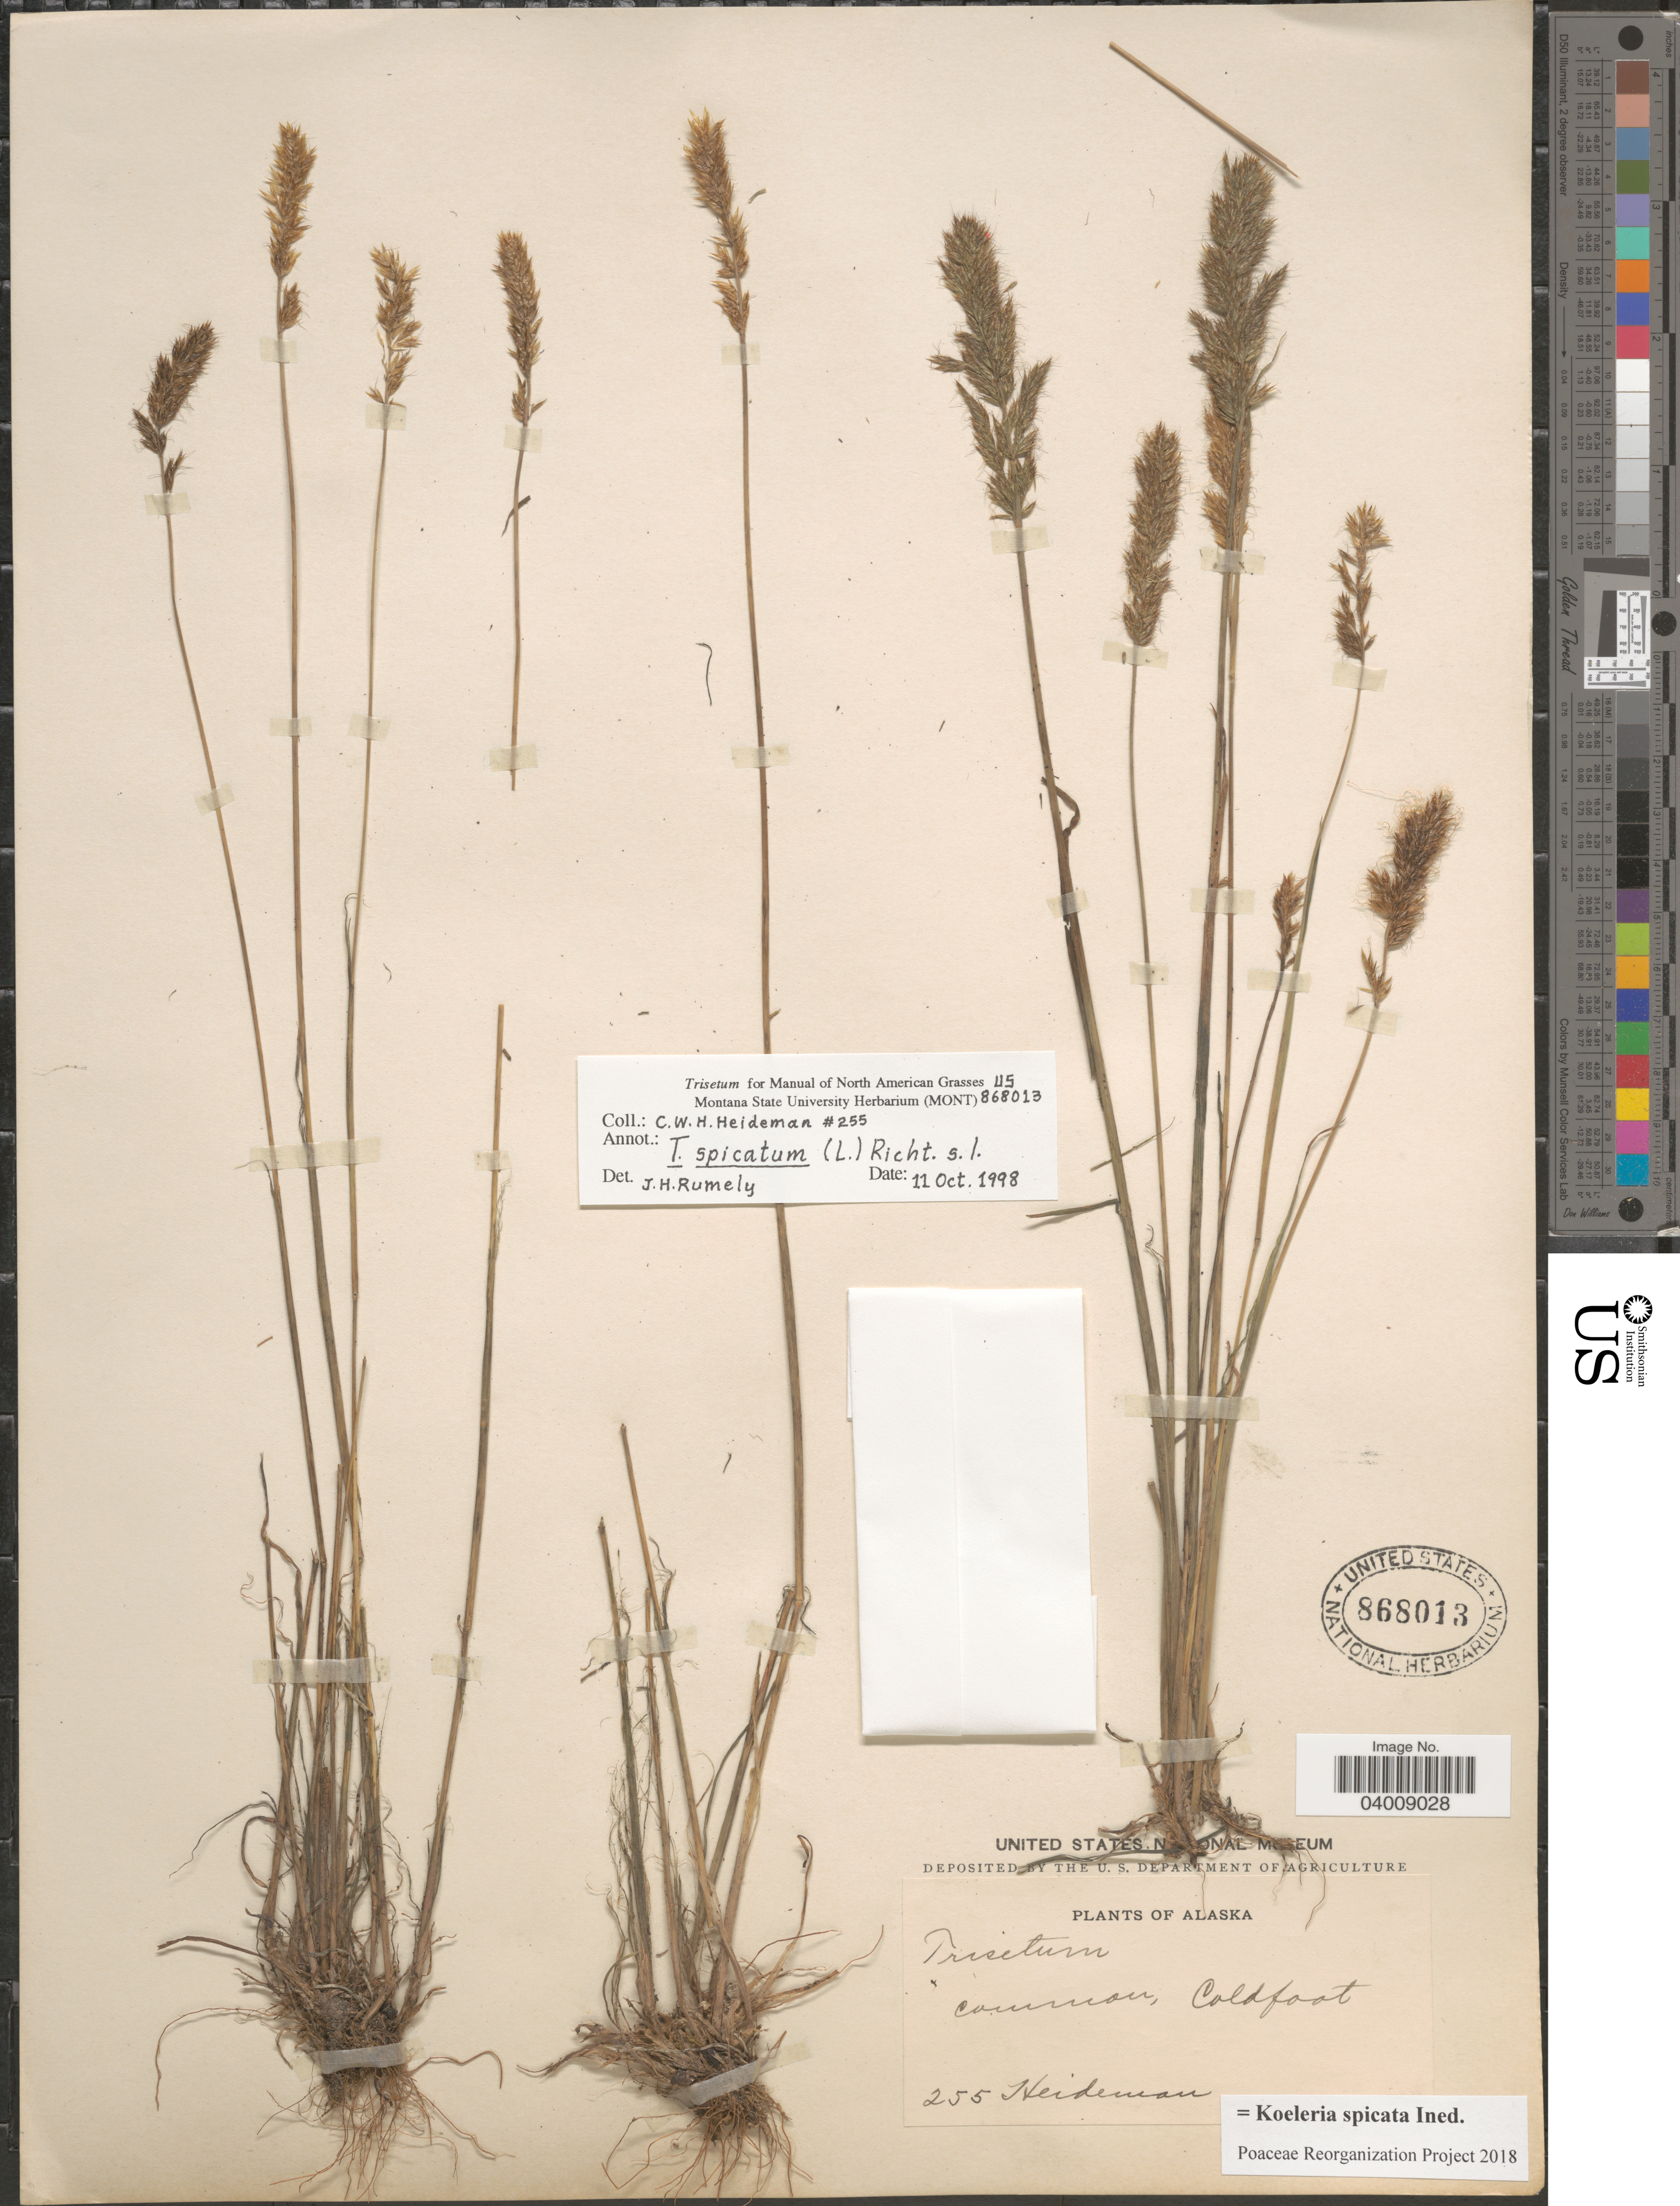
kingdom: Plantae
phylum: Tracheophyta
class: Liliopsida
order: Poales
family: Poaceae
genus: Koeleria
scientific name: Koeleria spicata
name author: (L.) Barberá et al.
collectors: Heideman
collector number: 255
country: United States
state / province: Alaska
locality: Coldfoot.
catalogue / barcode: US 868013